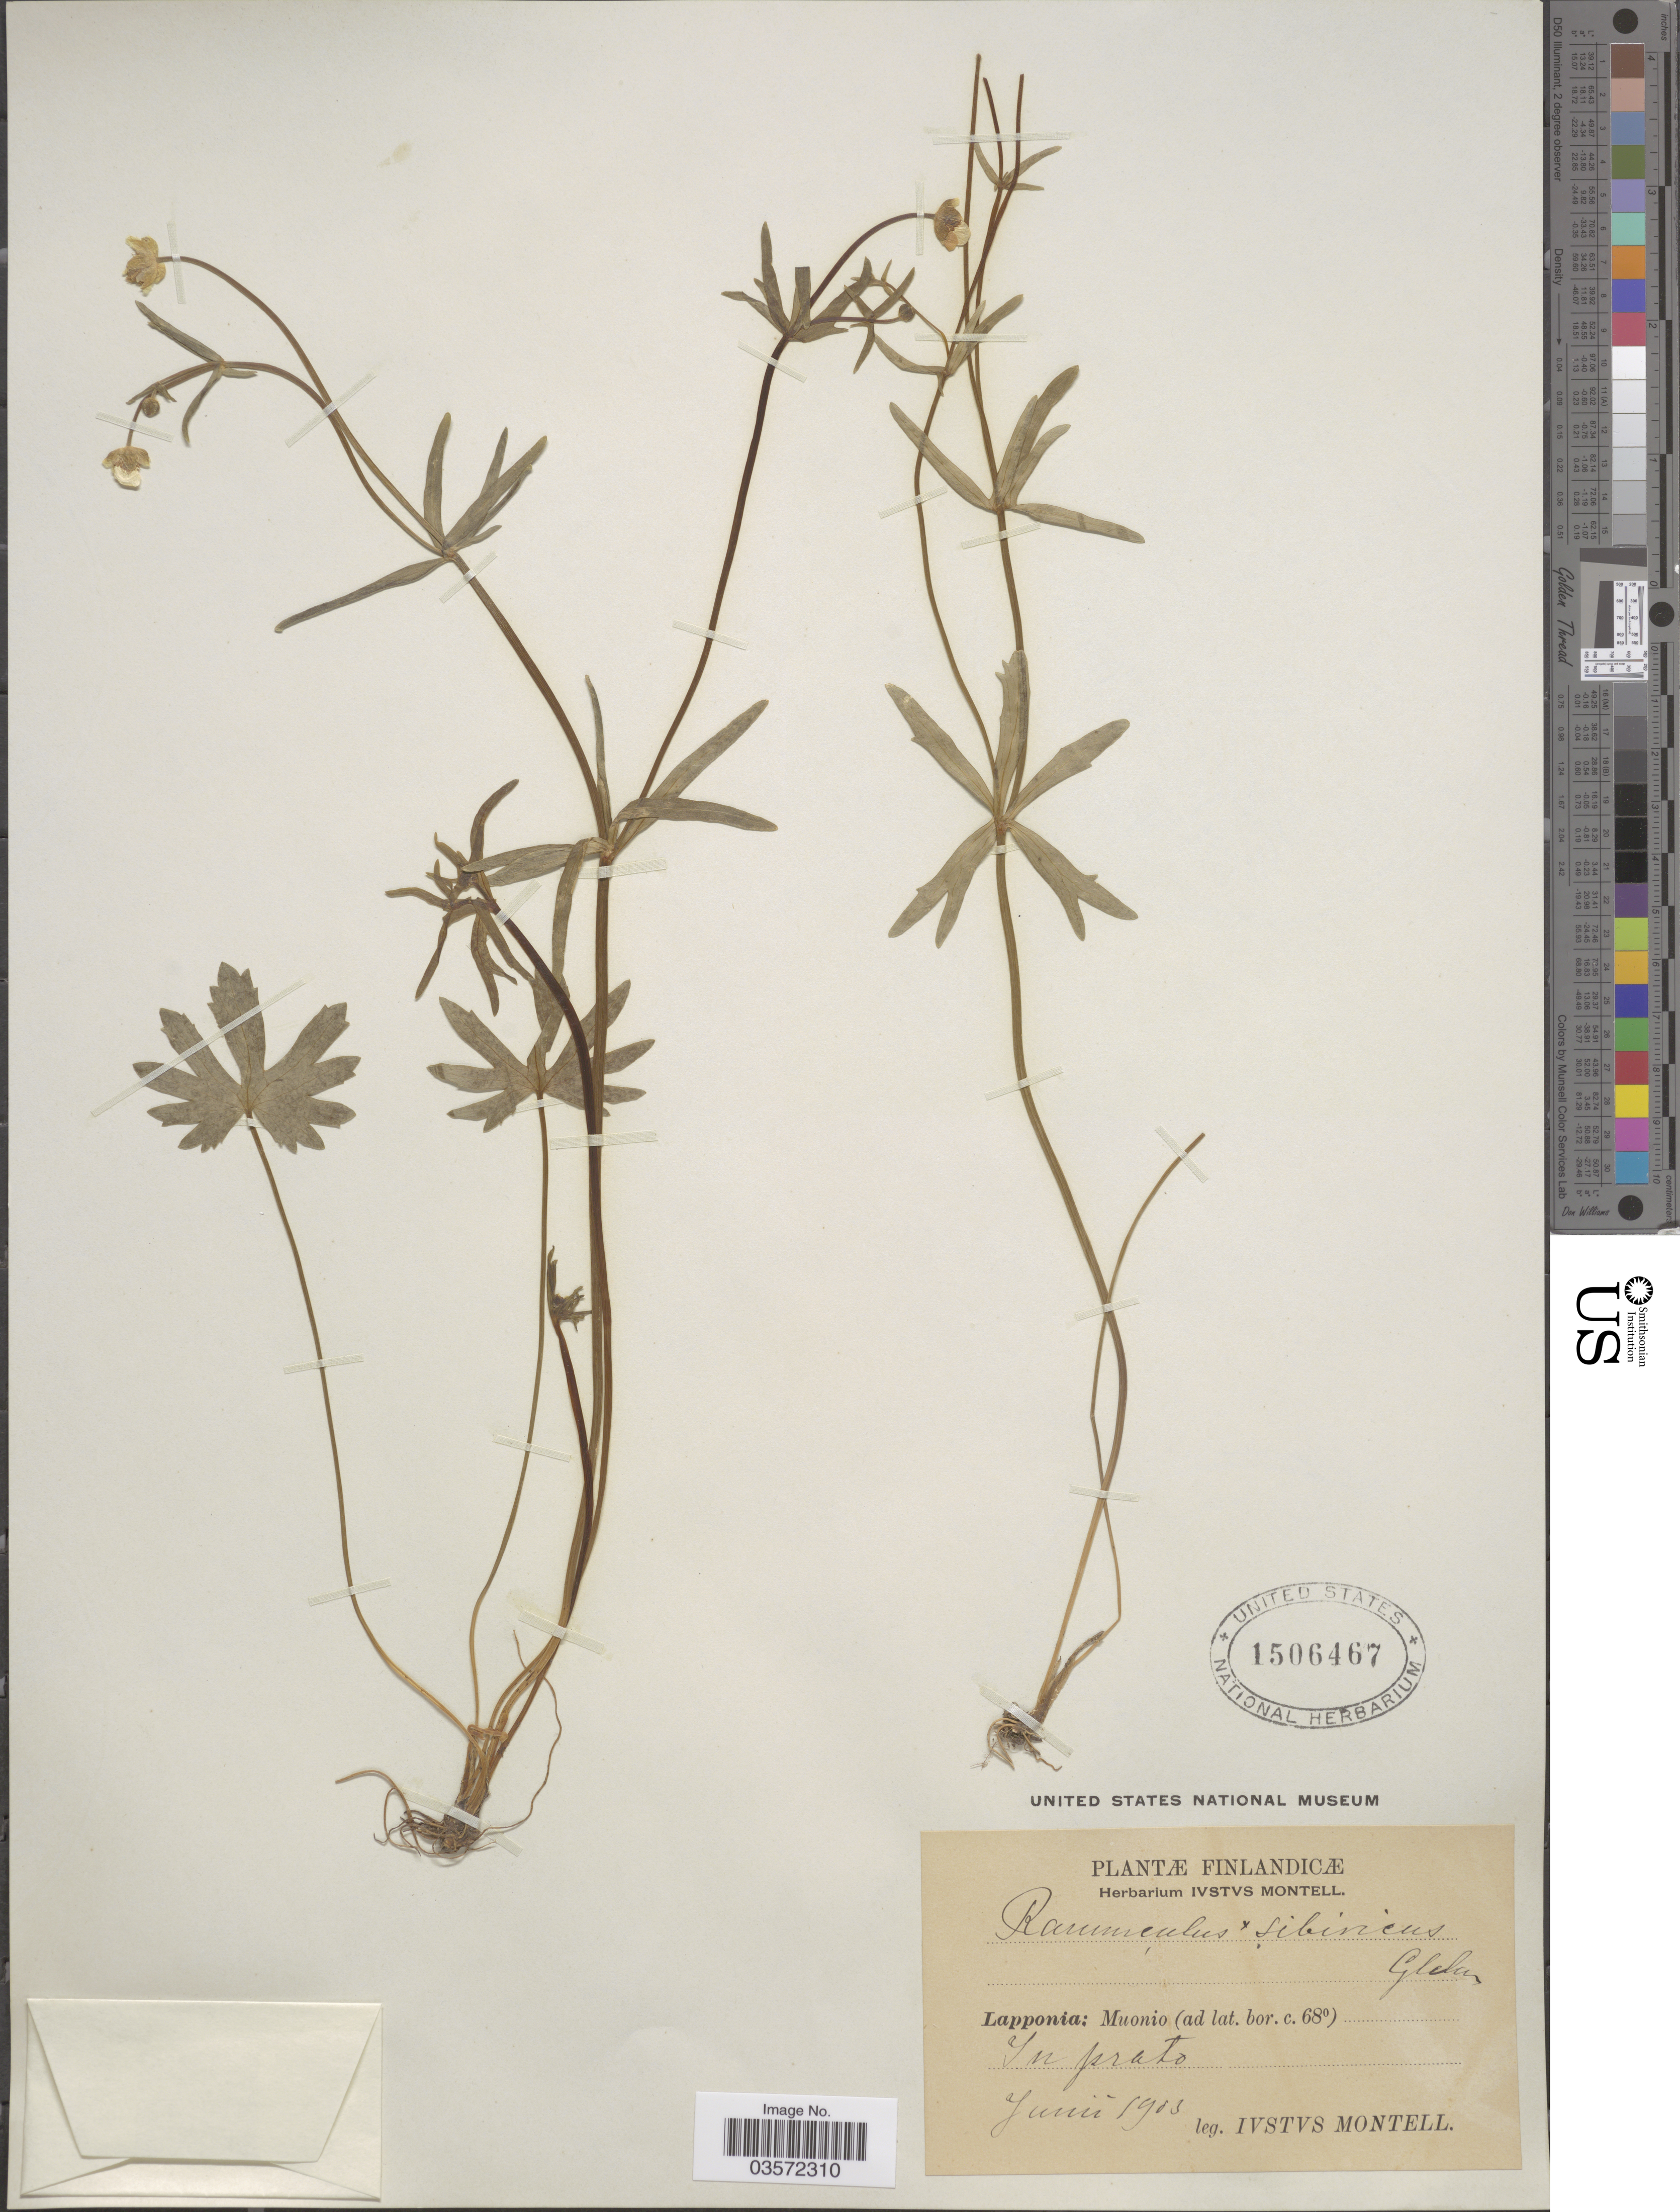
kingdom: Plantae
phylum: Tracheophyta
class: Magnoliopsida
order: Ranunculales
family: Ranunculaceae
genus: Ranunculus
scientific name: Ranunculus sibiricus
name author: Adams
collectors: I. Montell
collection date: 1903-06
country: Finland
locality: Finlandicæ. Lapponia: Muonio.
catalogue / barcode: US 1506467